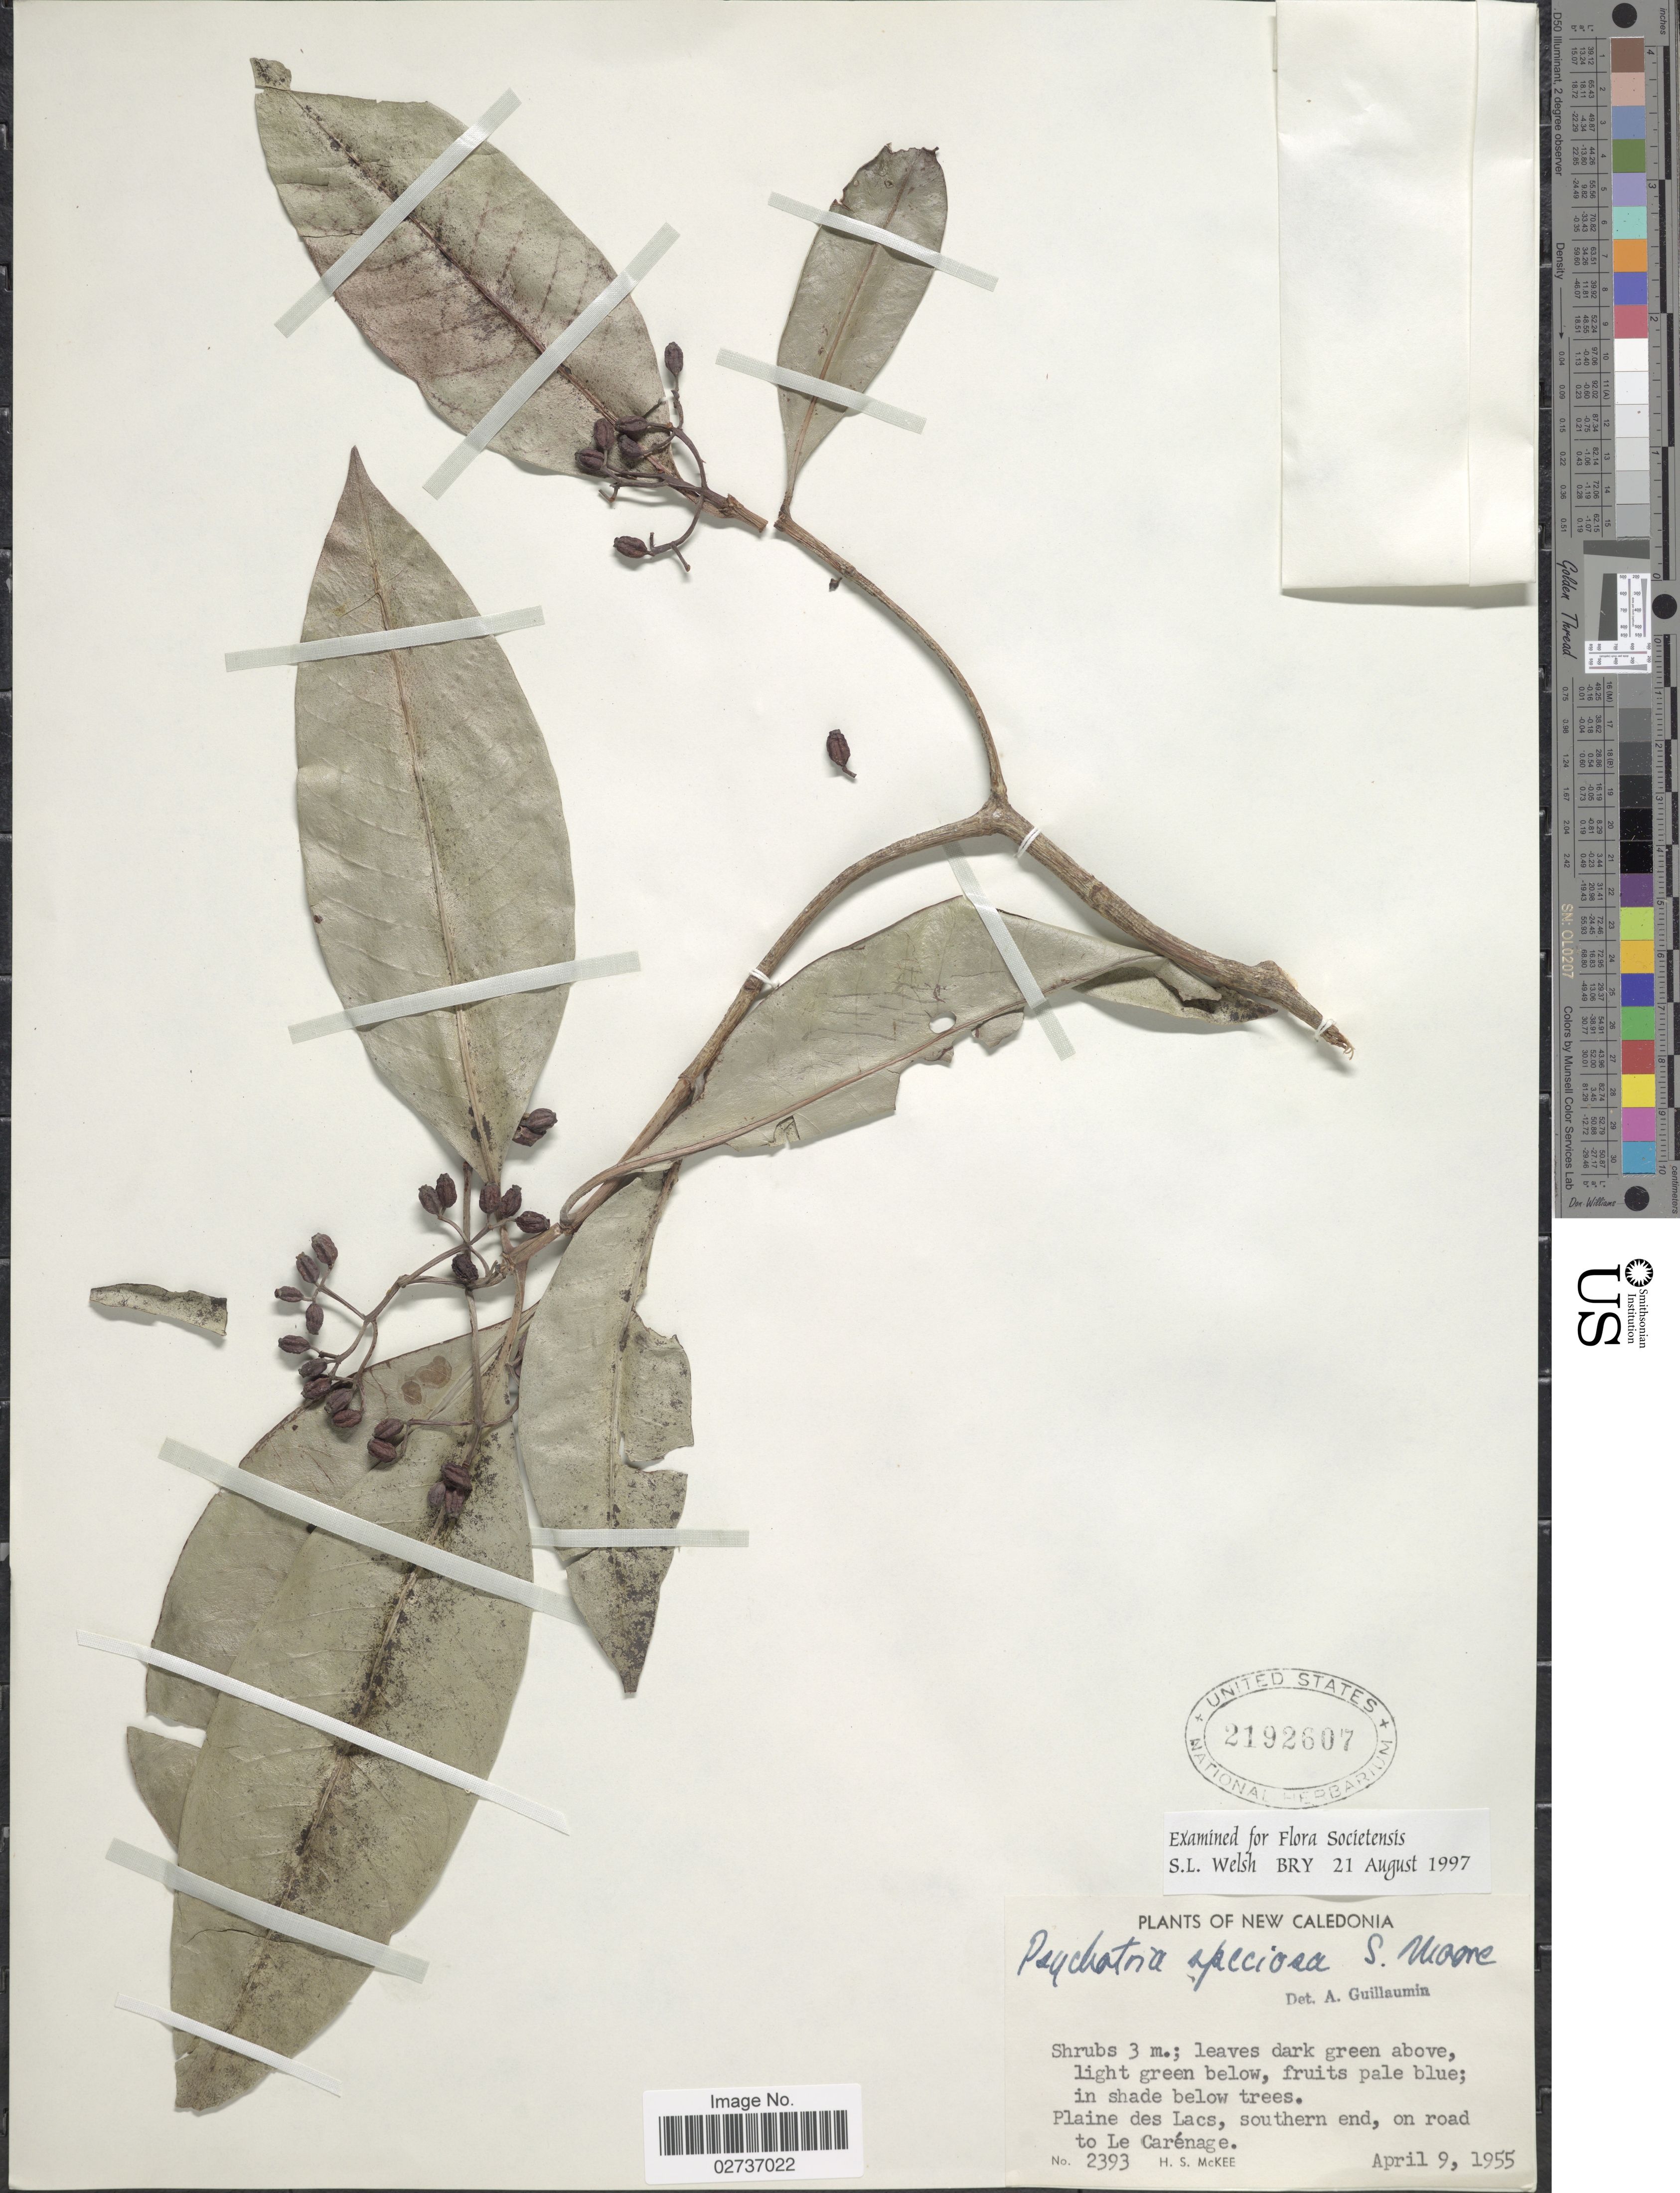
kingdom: Plantae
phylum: Tracheophyta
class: Magnoliopsida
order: Gentianales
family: Rubiaceae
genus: Psychotria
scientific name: Psychotria speciosa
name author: G. Forst.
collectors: H. S. McKee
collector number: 2393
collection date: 1955-04-09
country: New Caledonia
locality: Plaine des Lacs, southern end, on road to Le Carenage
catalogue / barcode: US 2192607